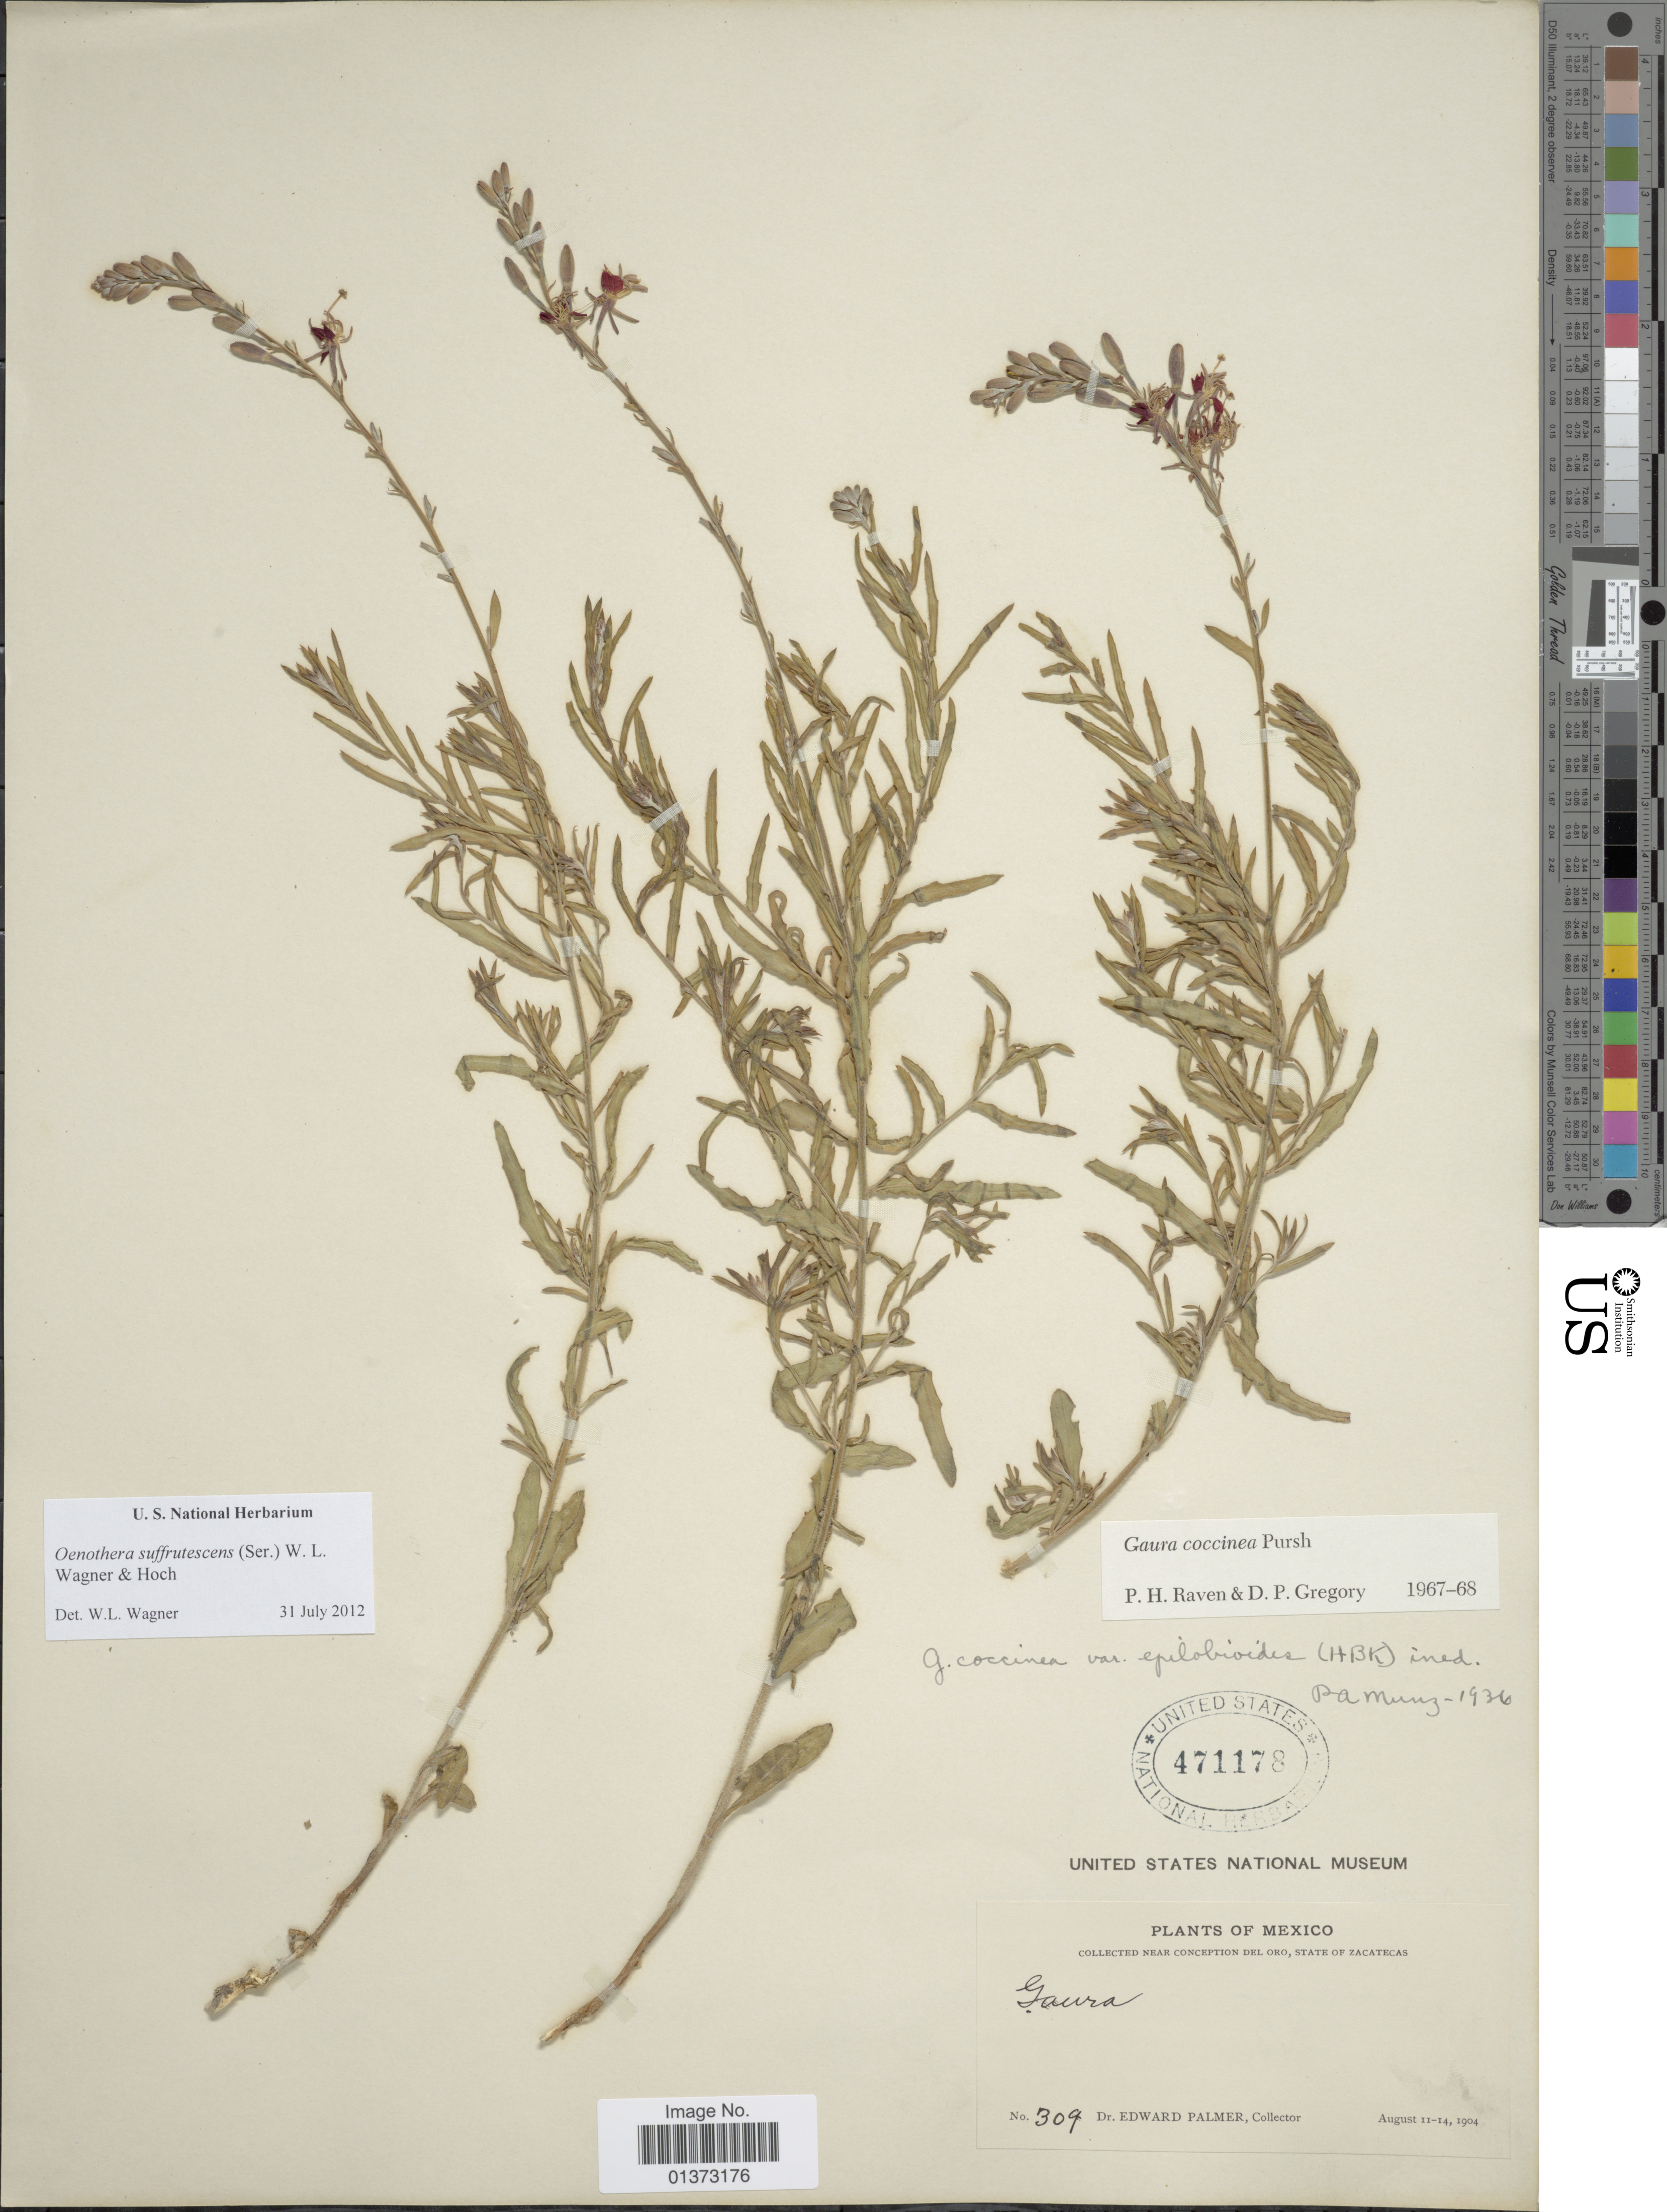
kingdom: Plantae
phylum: Tracheophyta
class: Magnoliopsida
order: Myrtales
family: Onagraceae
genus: Oenothera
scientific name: Oenothera suffrutescens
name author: (Ser.) W.L. Wagner & Hoch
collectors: E. Palmer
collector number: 309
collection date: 1904-08-11/1904-08-14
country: Mexico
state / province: Zacatecas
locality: Near Conception del Oro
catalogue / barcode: US 471178